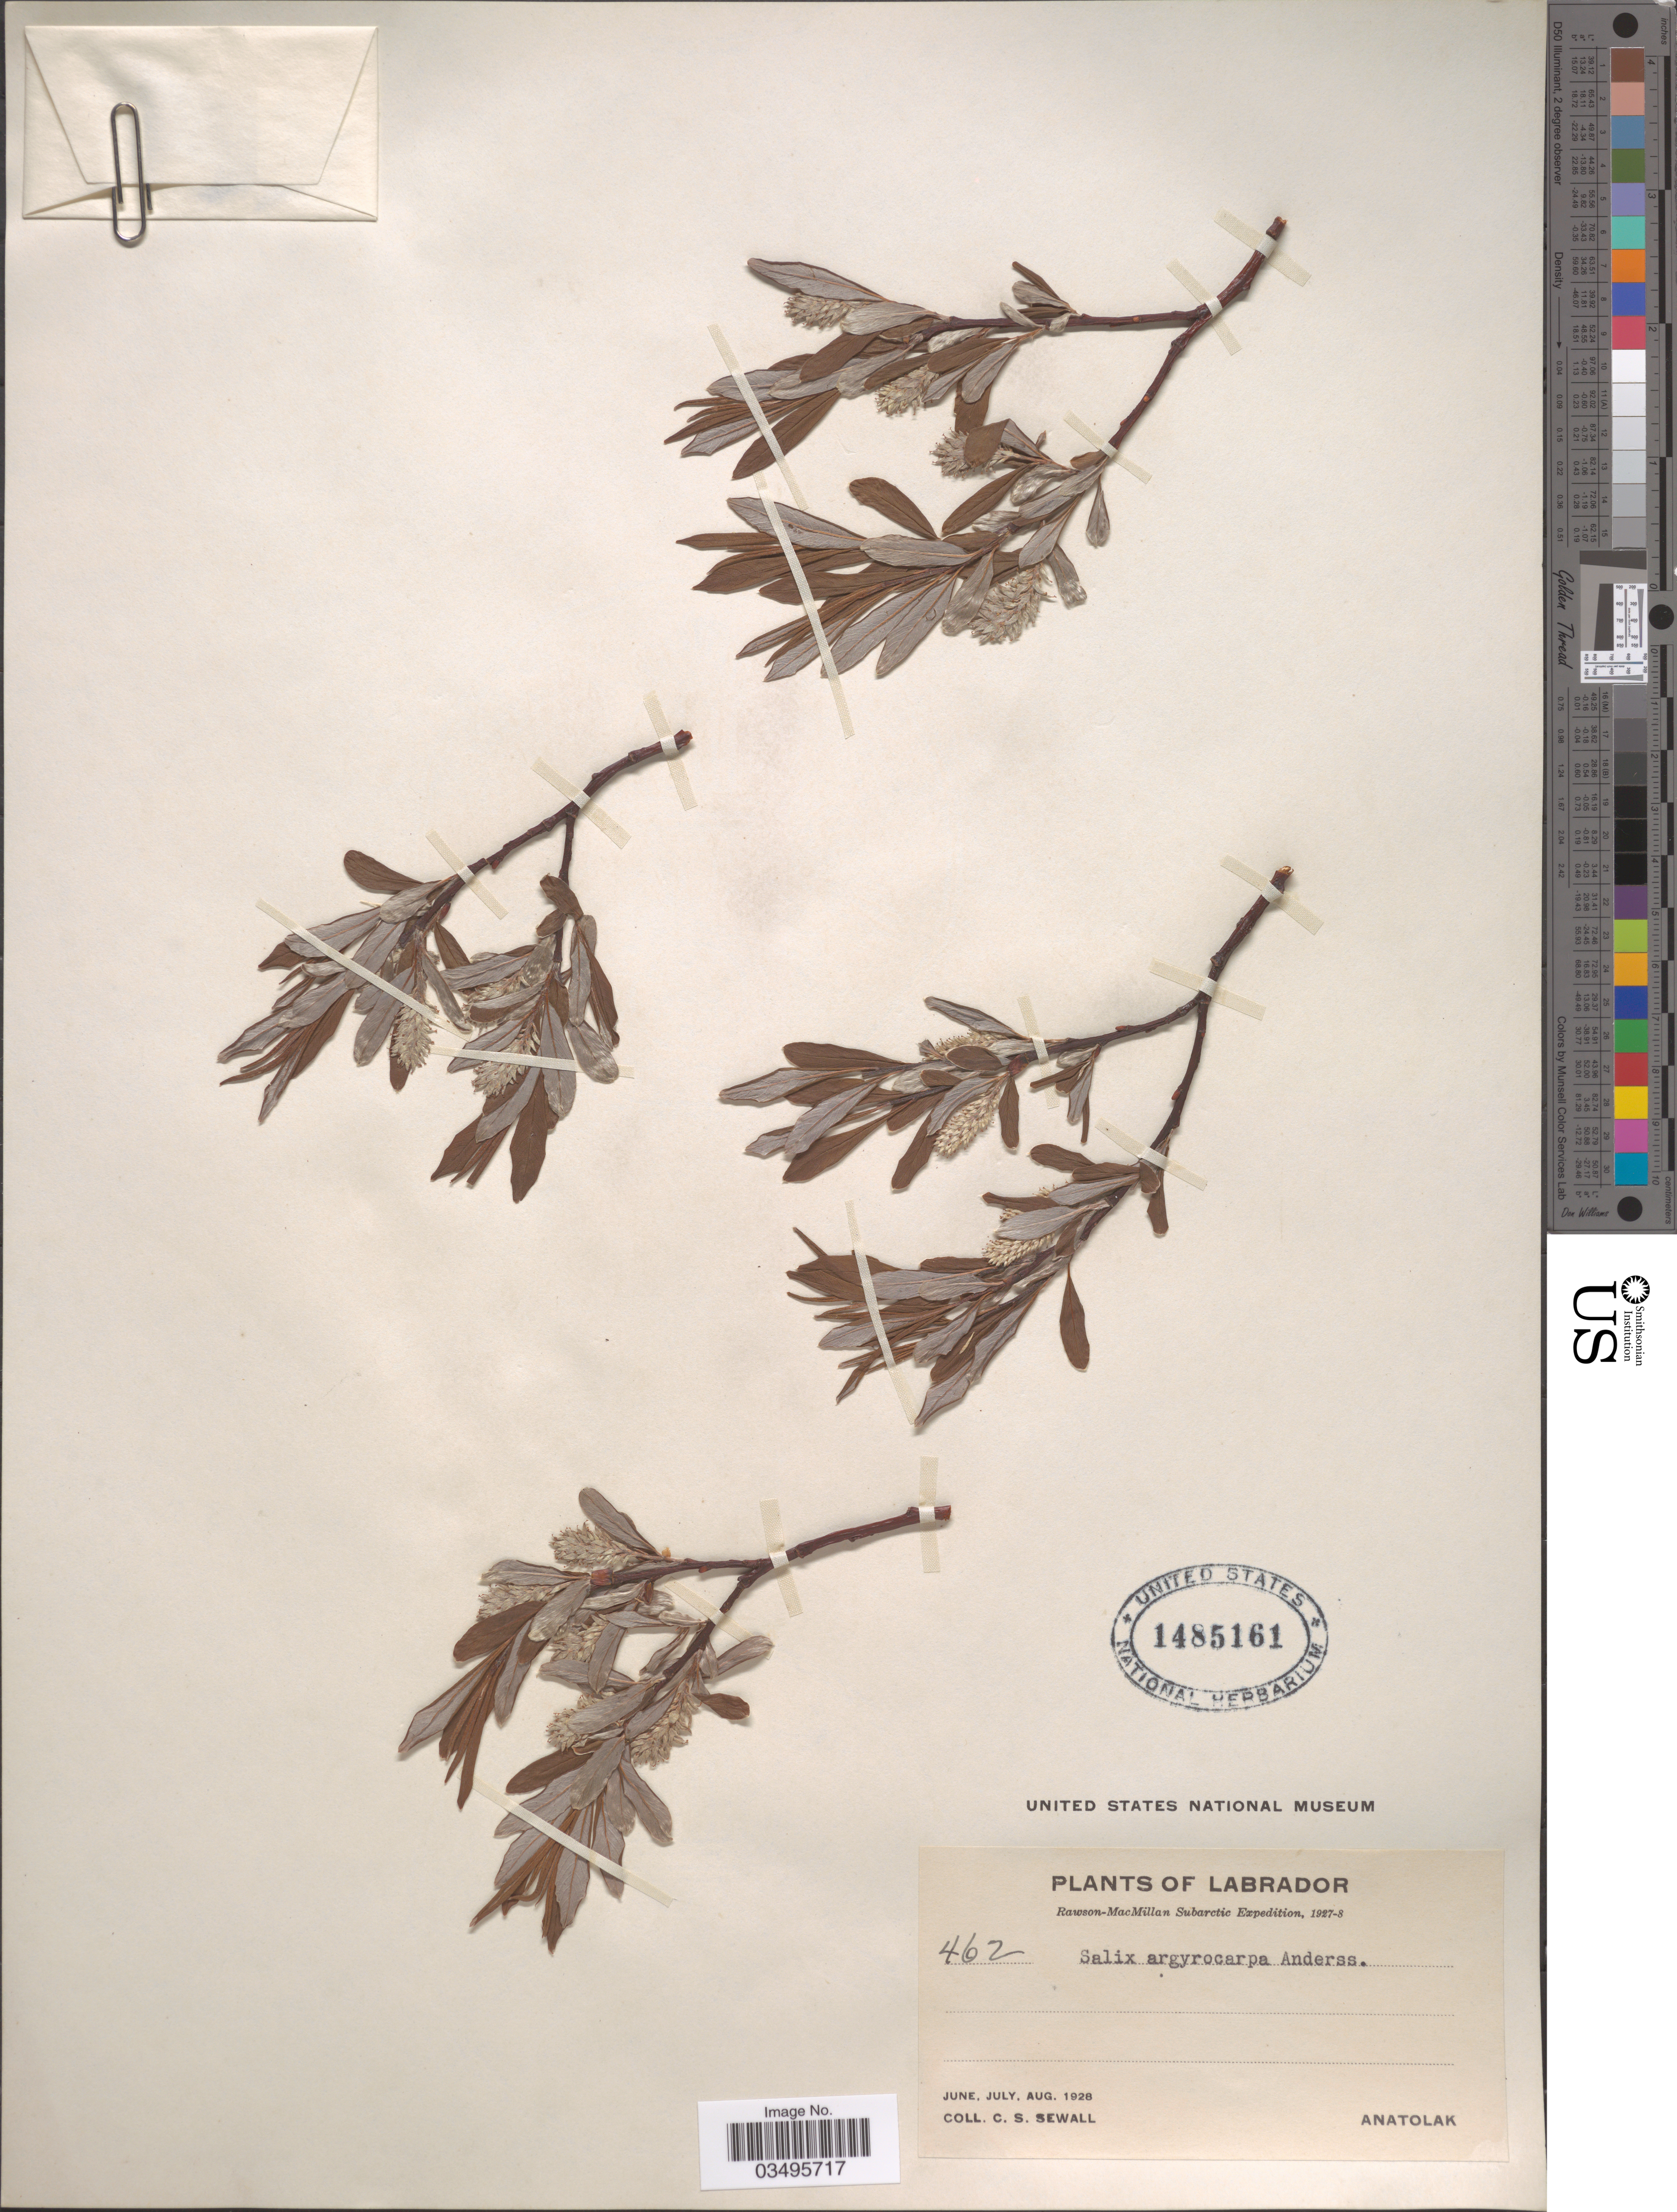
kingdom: Plantae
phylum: Tracheophyta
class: Magnoliopsida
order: Malpighiales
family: Salicaceae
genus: Salix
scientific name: Salix argyrocarpa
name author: L. Andersson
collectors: C. Sewall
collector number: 462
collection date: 1928-06/1928-08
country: Canada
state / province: Newfoundland and Labrador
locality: Labrador. Anatolak.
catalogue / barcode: US 1485161